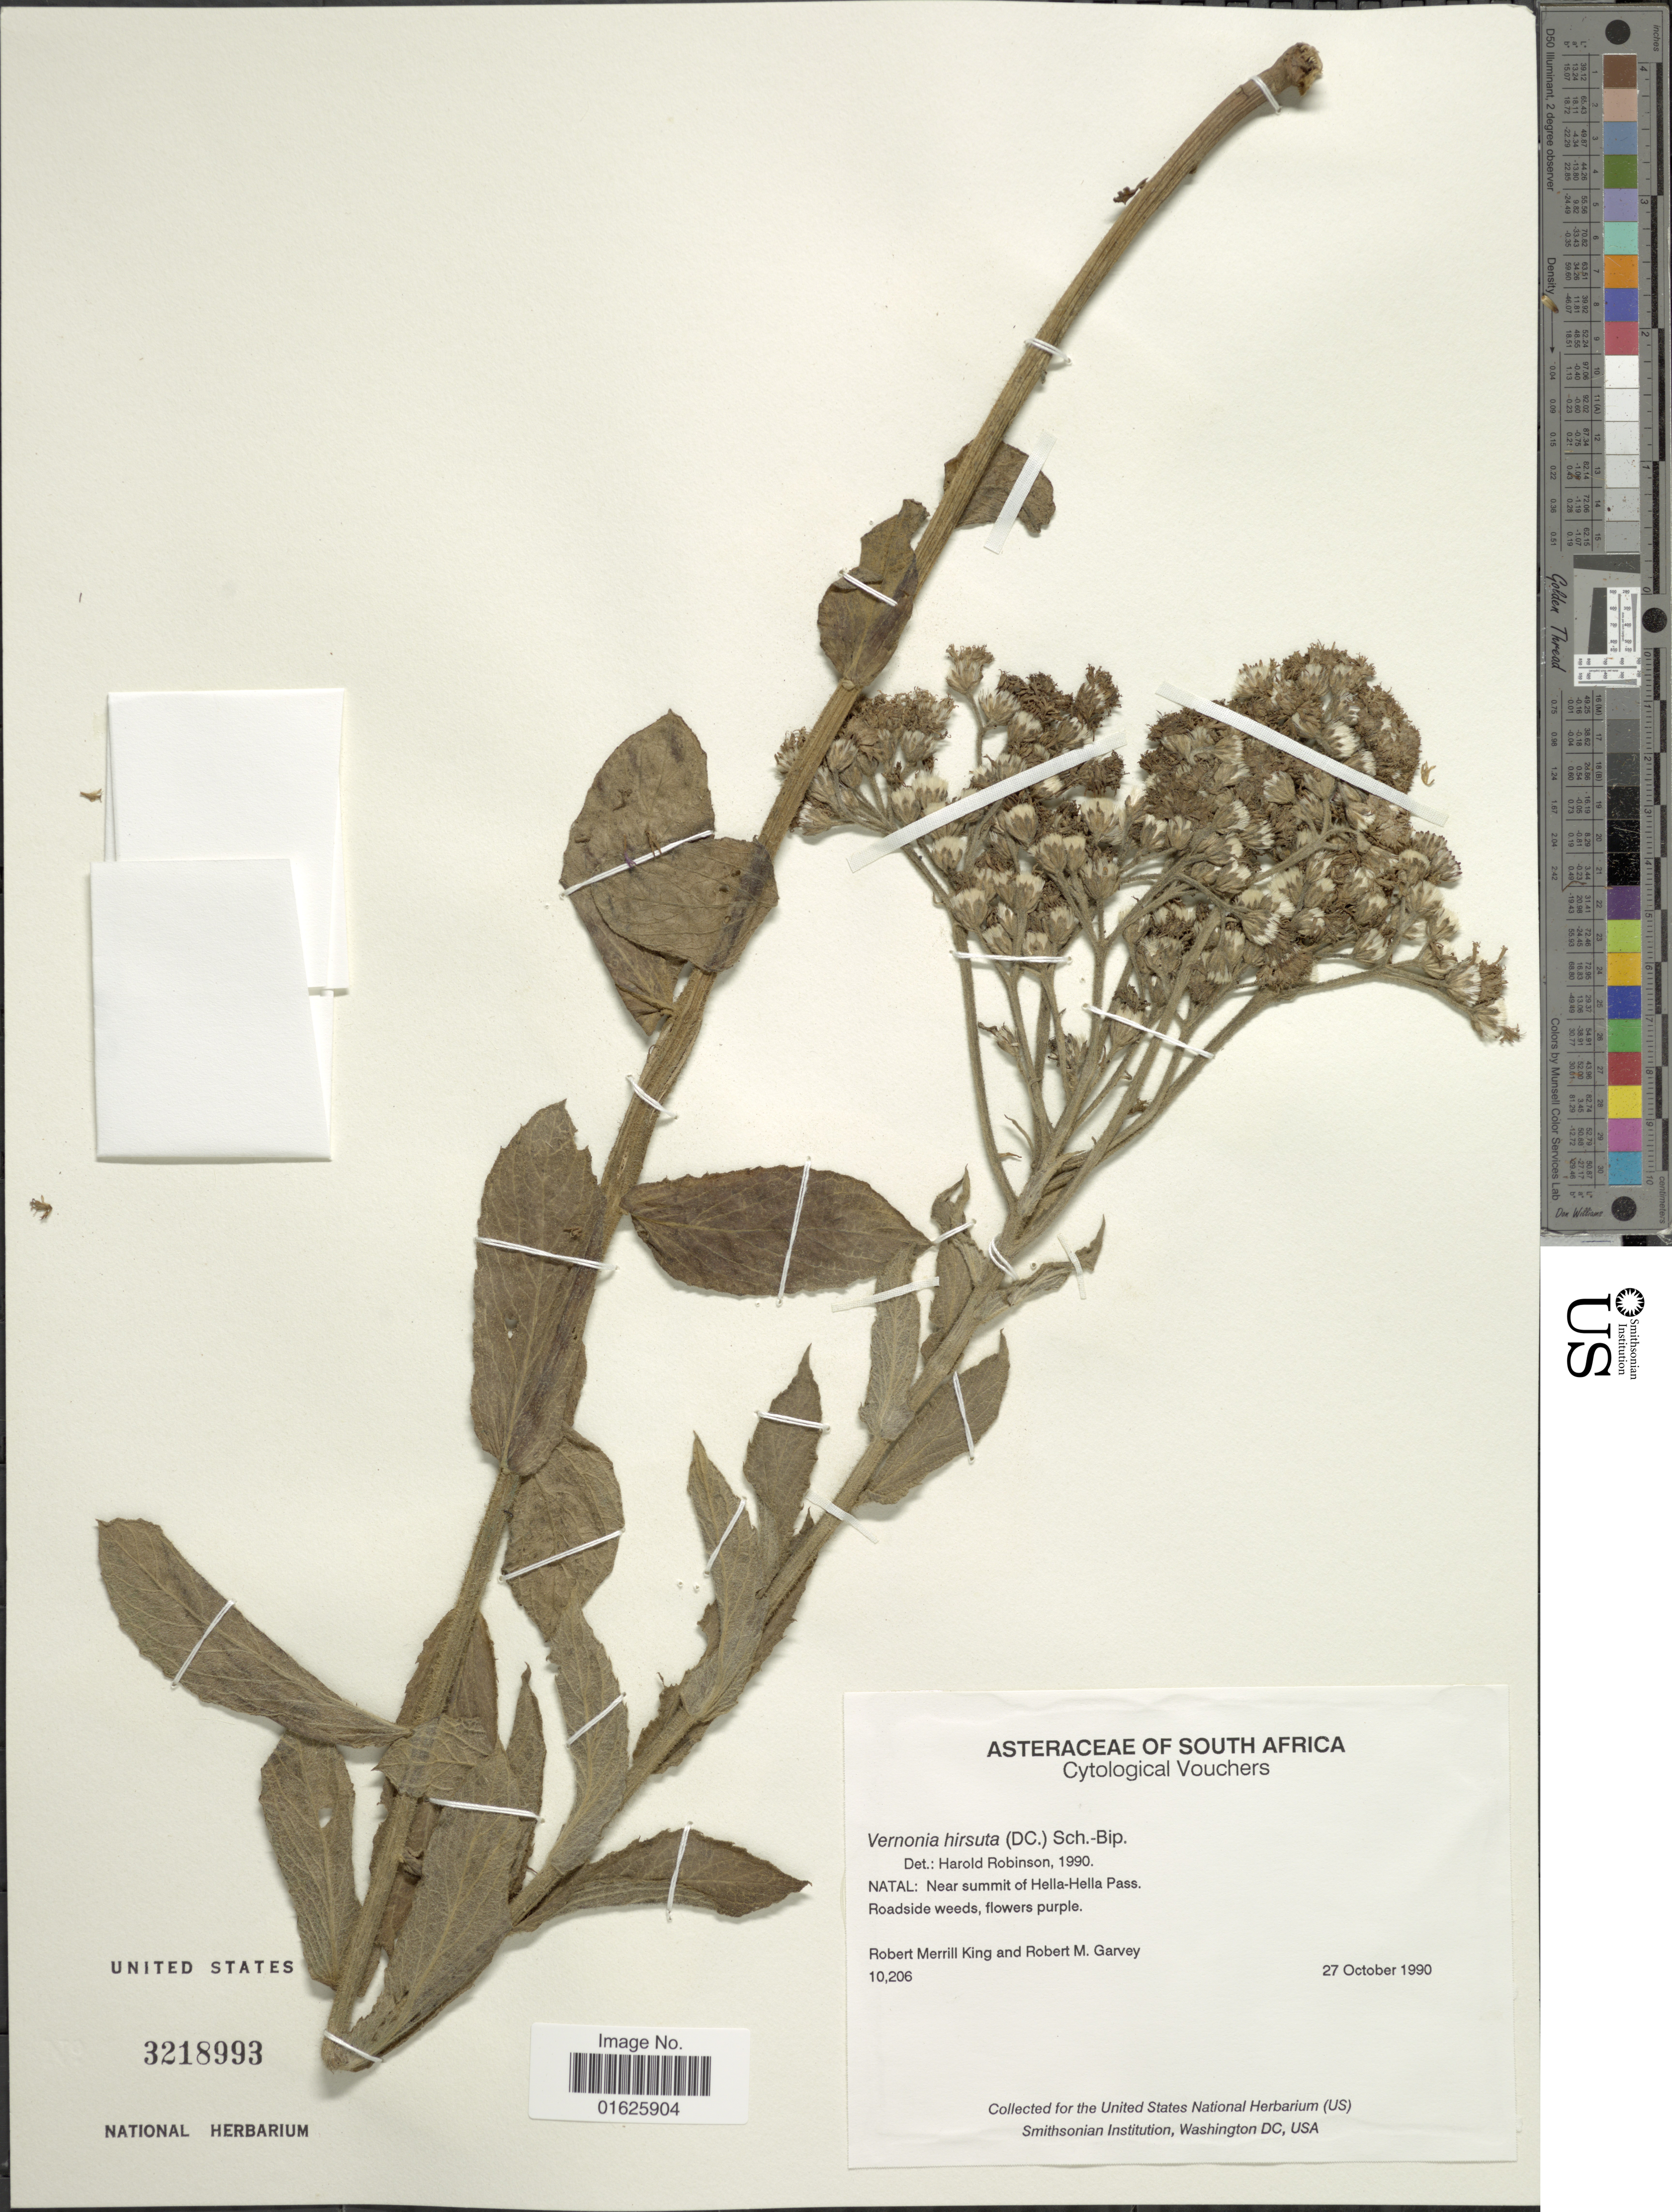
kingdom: Plantae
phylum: Tracheophyta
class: Magnoliopsida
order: Asterales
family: Asteraceae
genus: Hilliardiella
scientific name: Hilliardiella hirsuta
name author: (DC.) H. Rob.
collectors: R. M. King & R. Garvey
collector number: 10206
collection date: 1990-10-27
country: South Africa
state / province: KwaZulu-Natal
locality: Natal: Near summit of Hella-Hella Pass. Roadside weeds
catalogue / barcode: US 3218993